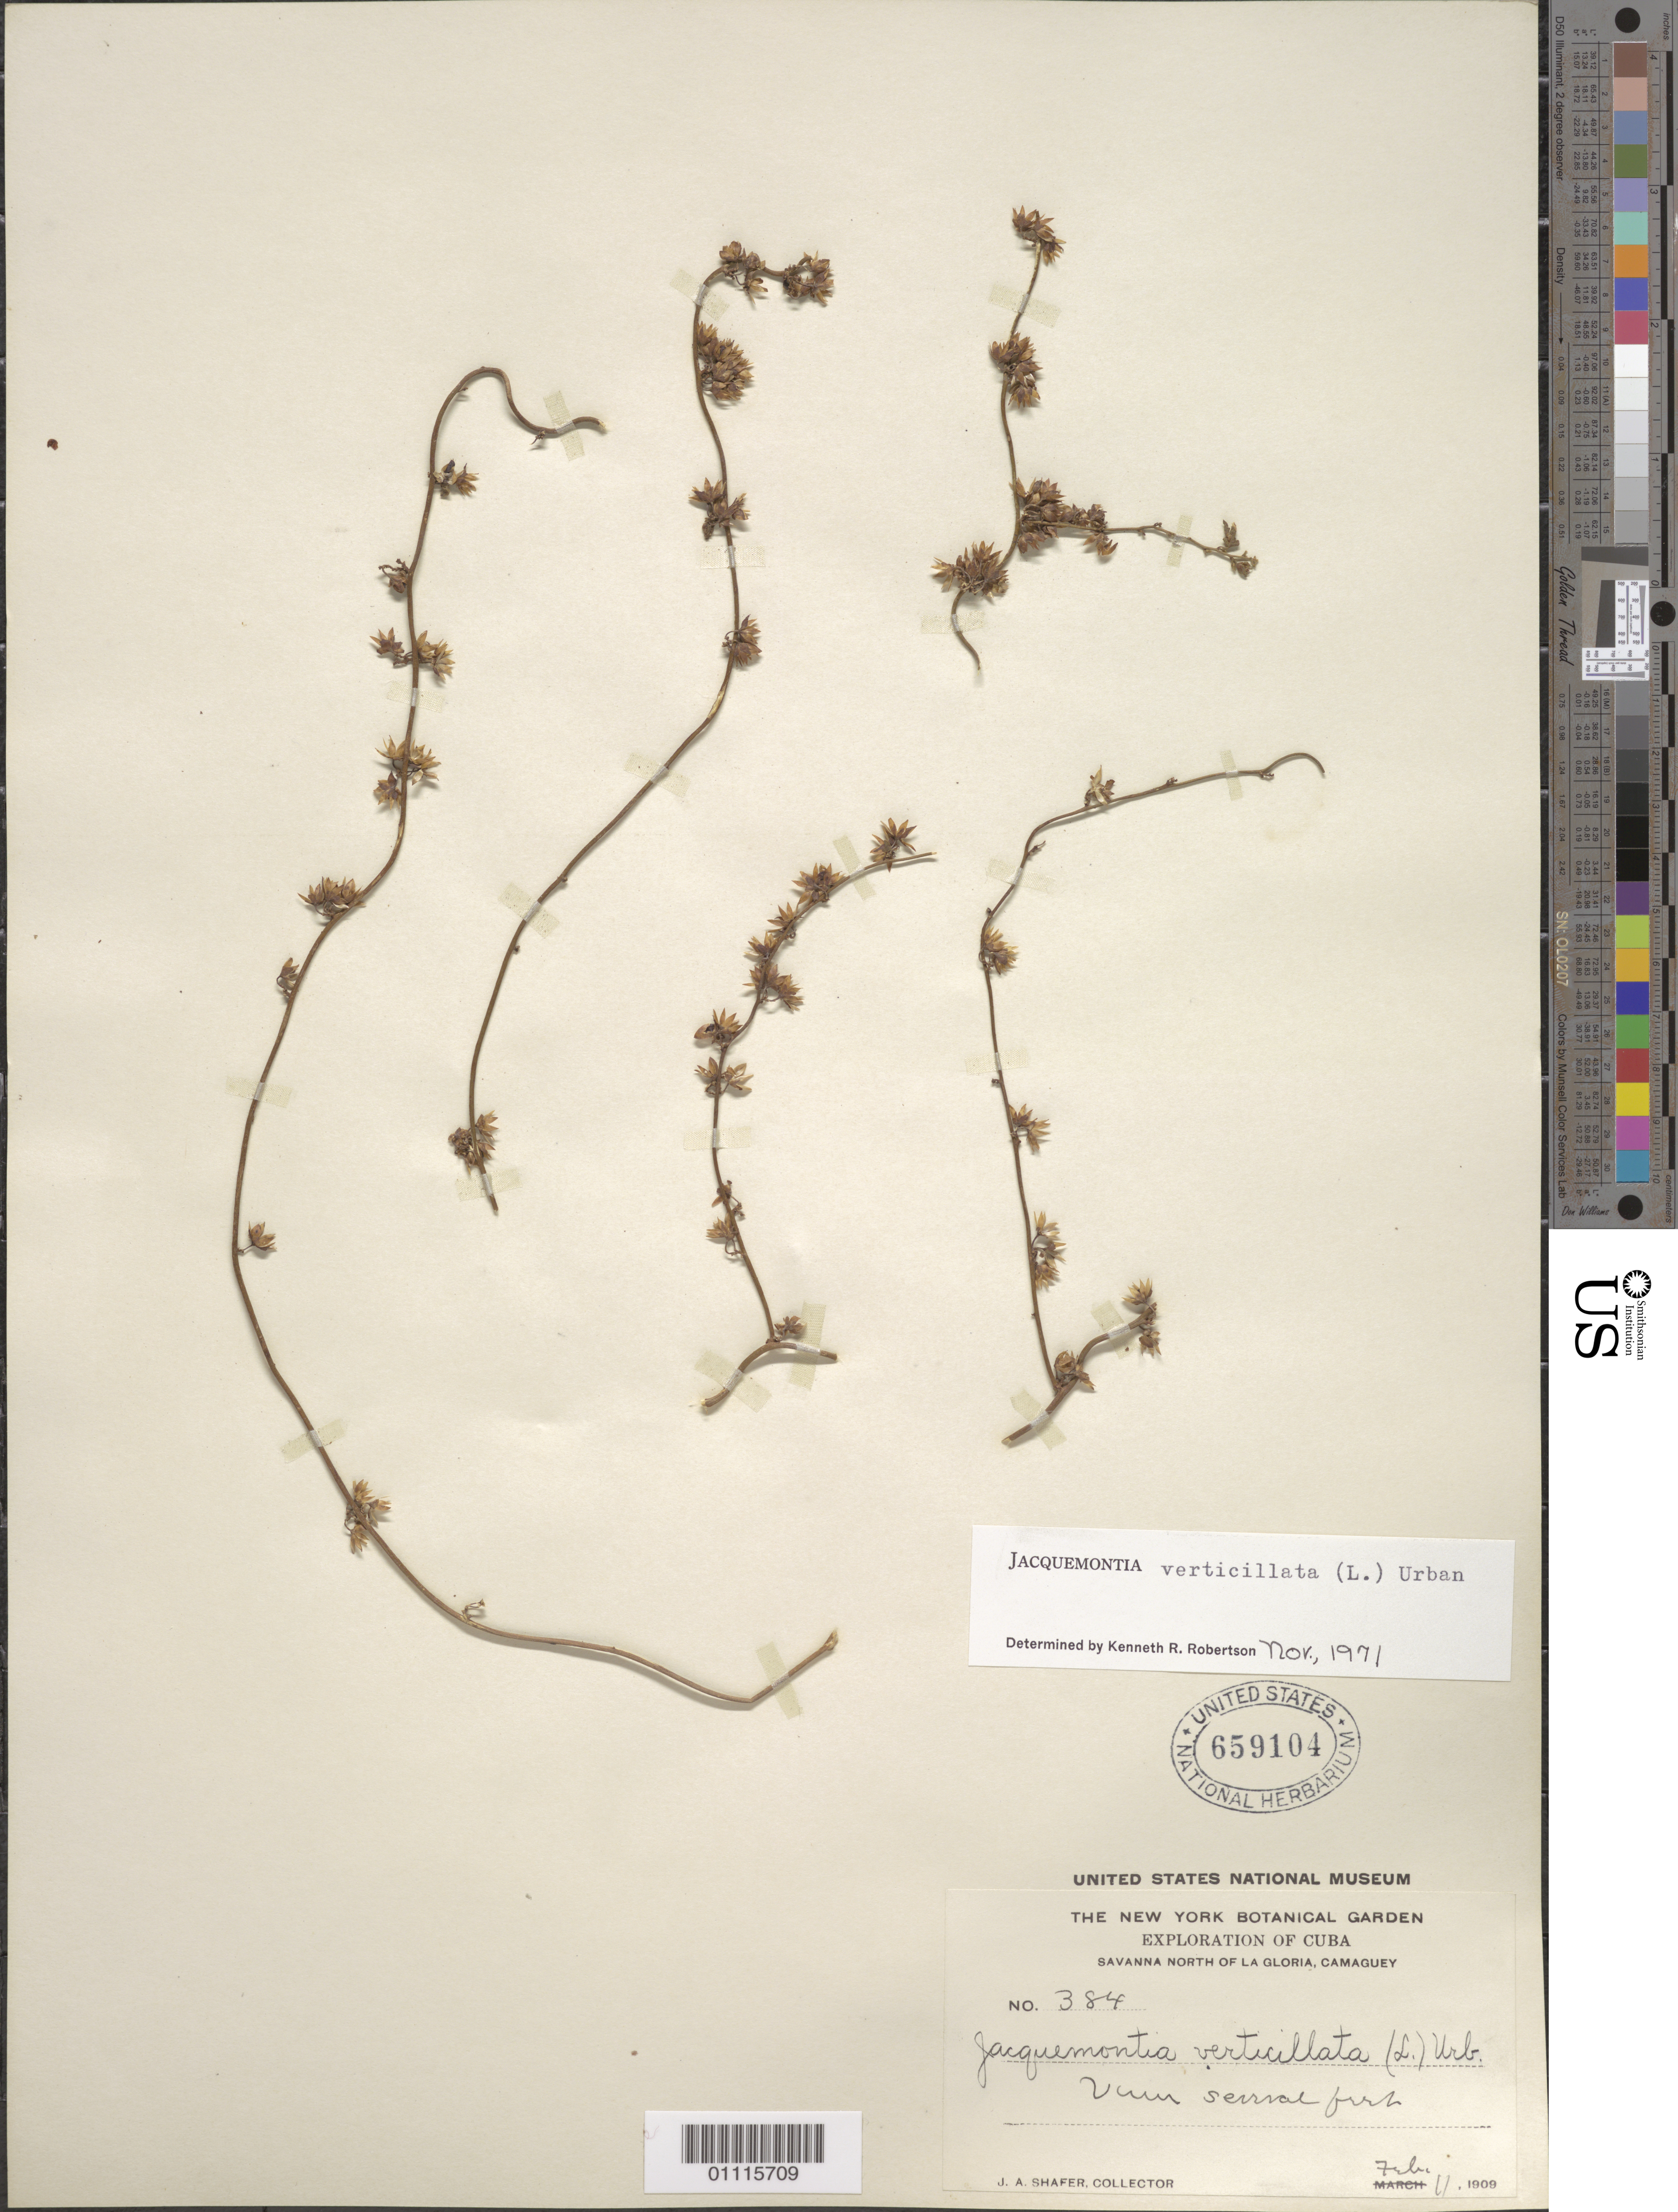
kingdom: Plantae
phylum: Tracheophyta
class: Magnoliopsida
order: Solanales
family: Convolvulaceae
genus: Jacquemontia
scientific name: Jacquemontia verticillata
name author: (L.) Urb.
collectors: J. A. Shafer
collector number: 384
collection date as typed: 11 Feb 1909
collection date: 1909-02-11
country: Cuba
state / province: Camagüey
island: Cuba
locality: Savanna N of La Gloria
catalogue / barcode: US 659104